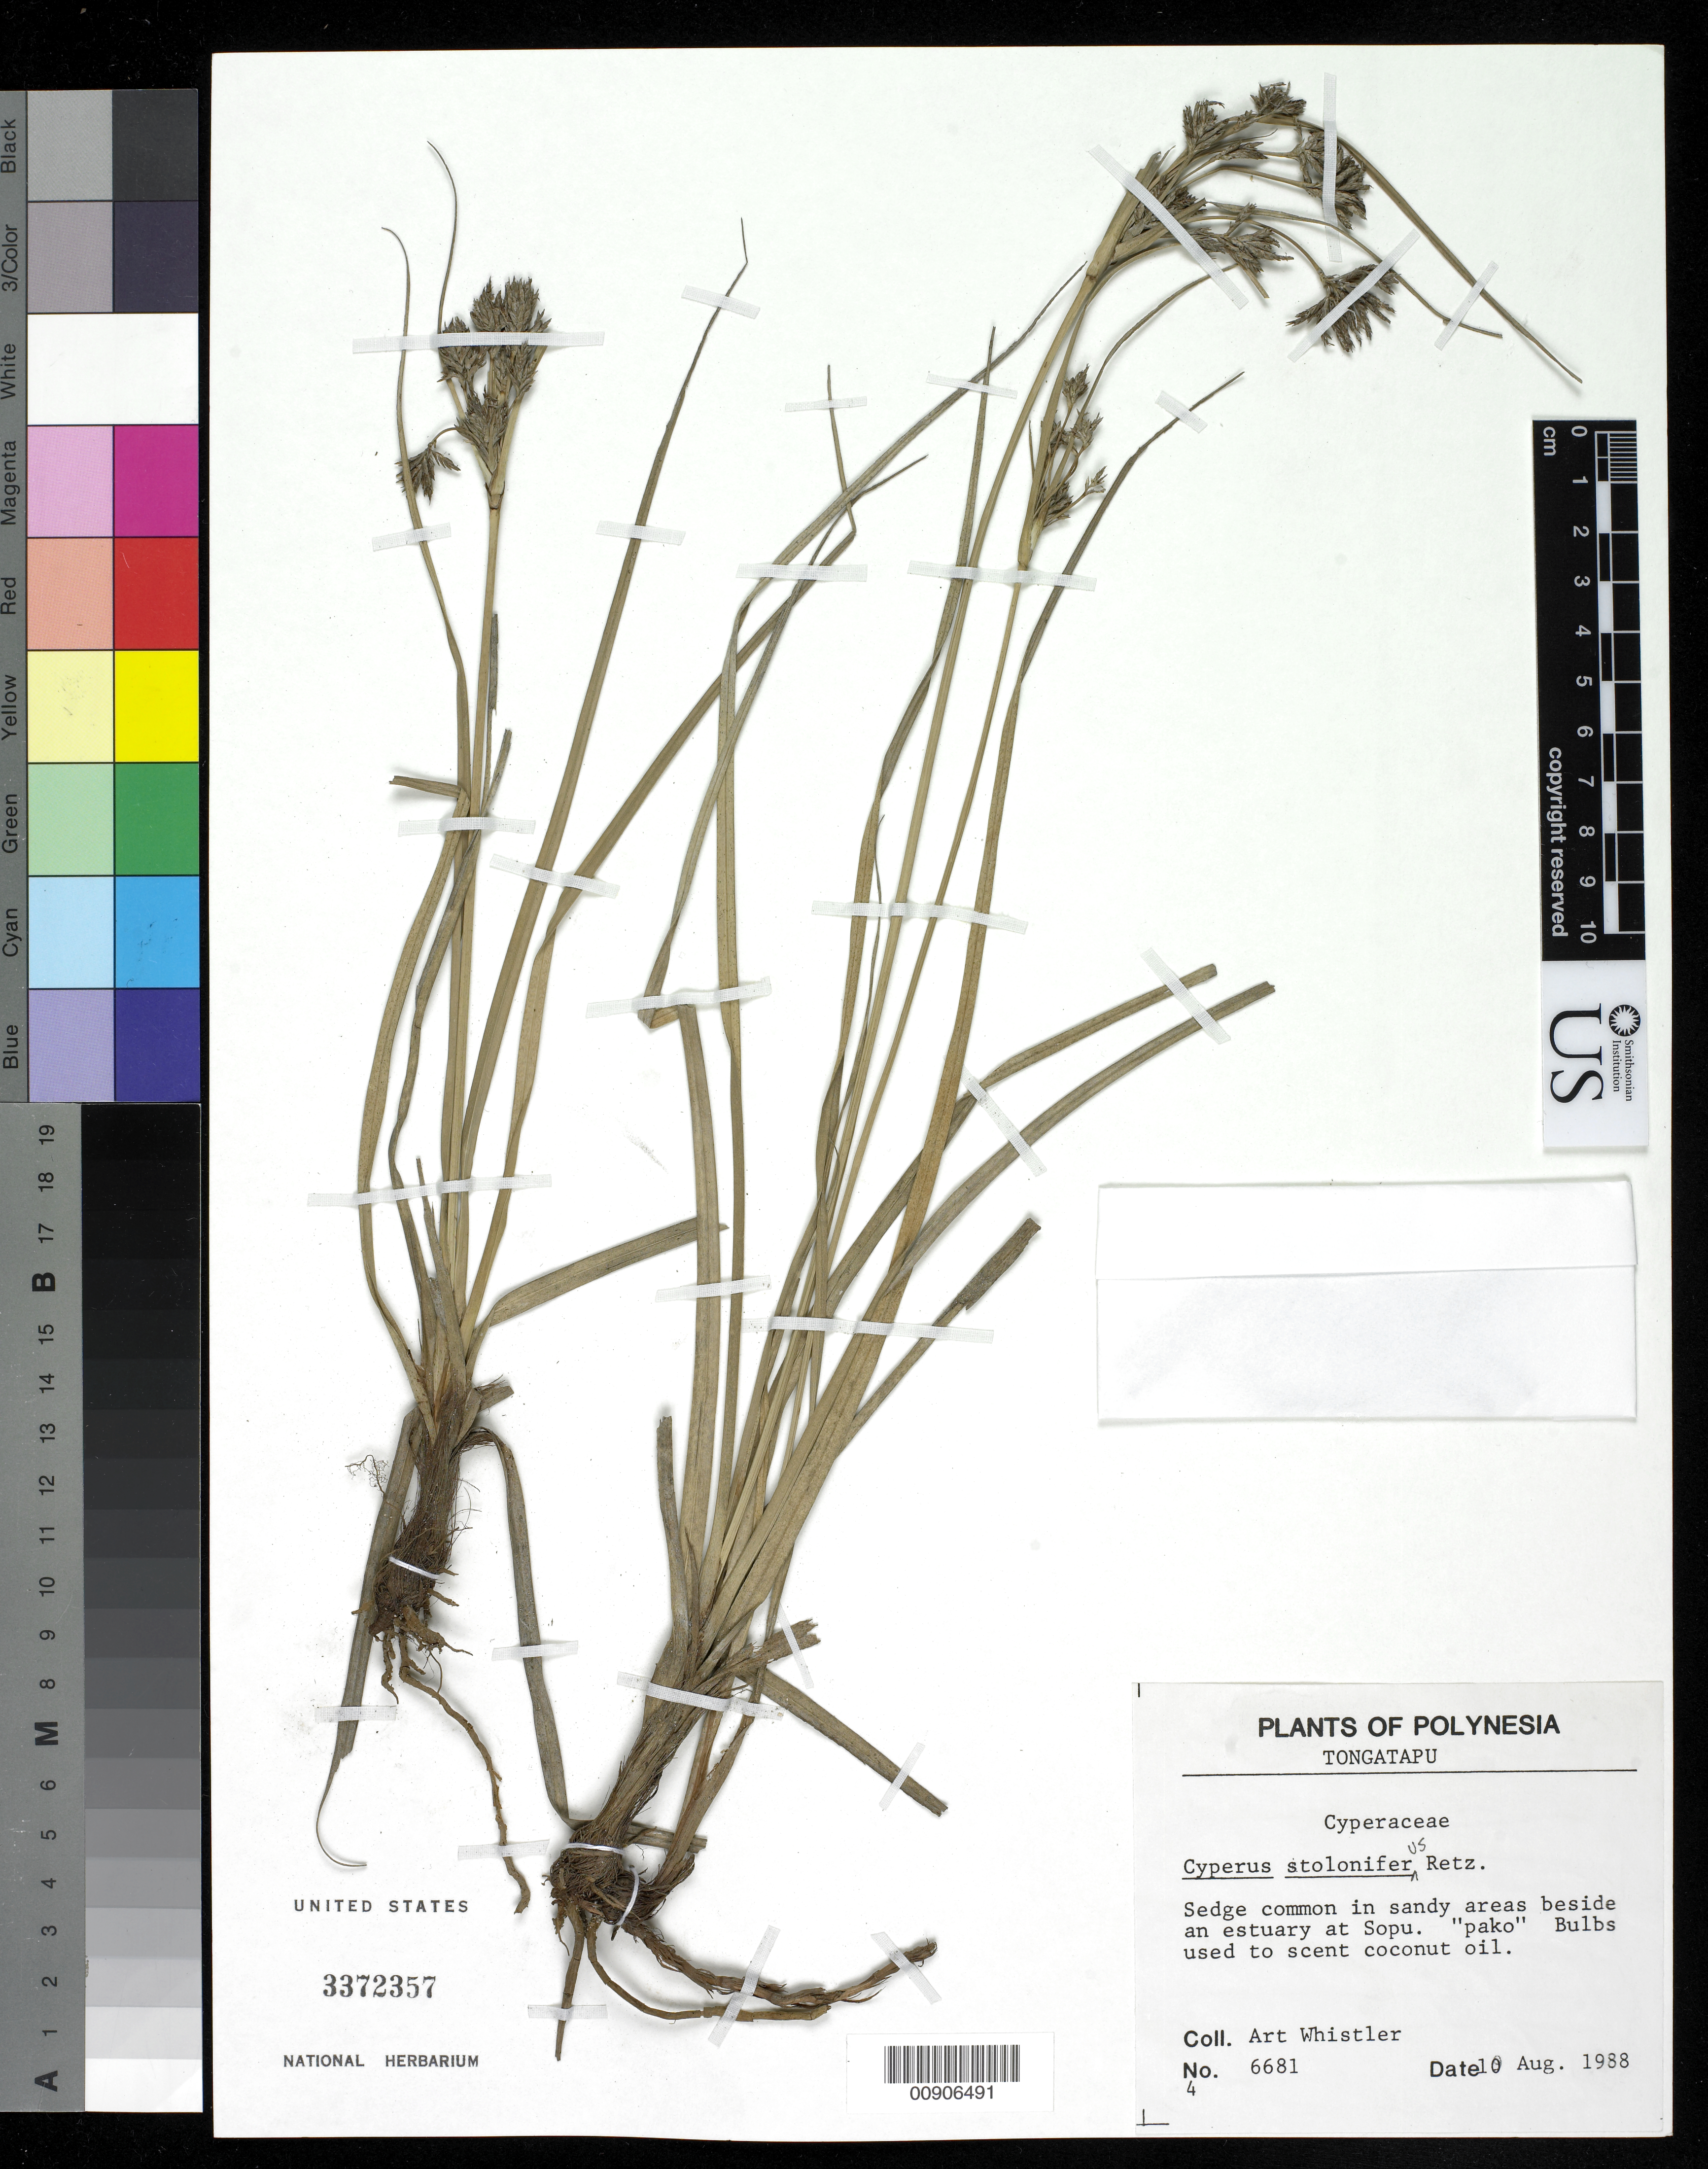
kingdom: Plantae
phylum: Tracheophyta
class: Liliopsida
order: Poales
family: Cyperaceae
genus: Cyperus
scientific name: Cyperus stoloniferus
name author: Retz.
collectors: A. Whistler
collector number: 6681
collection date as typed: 09 Aug 1988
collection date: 1988-08-09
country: Tonga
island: Tongatapu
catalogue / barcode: US 3372357